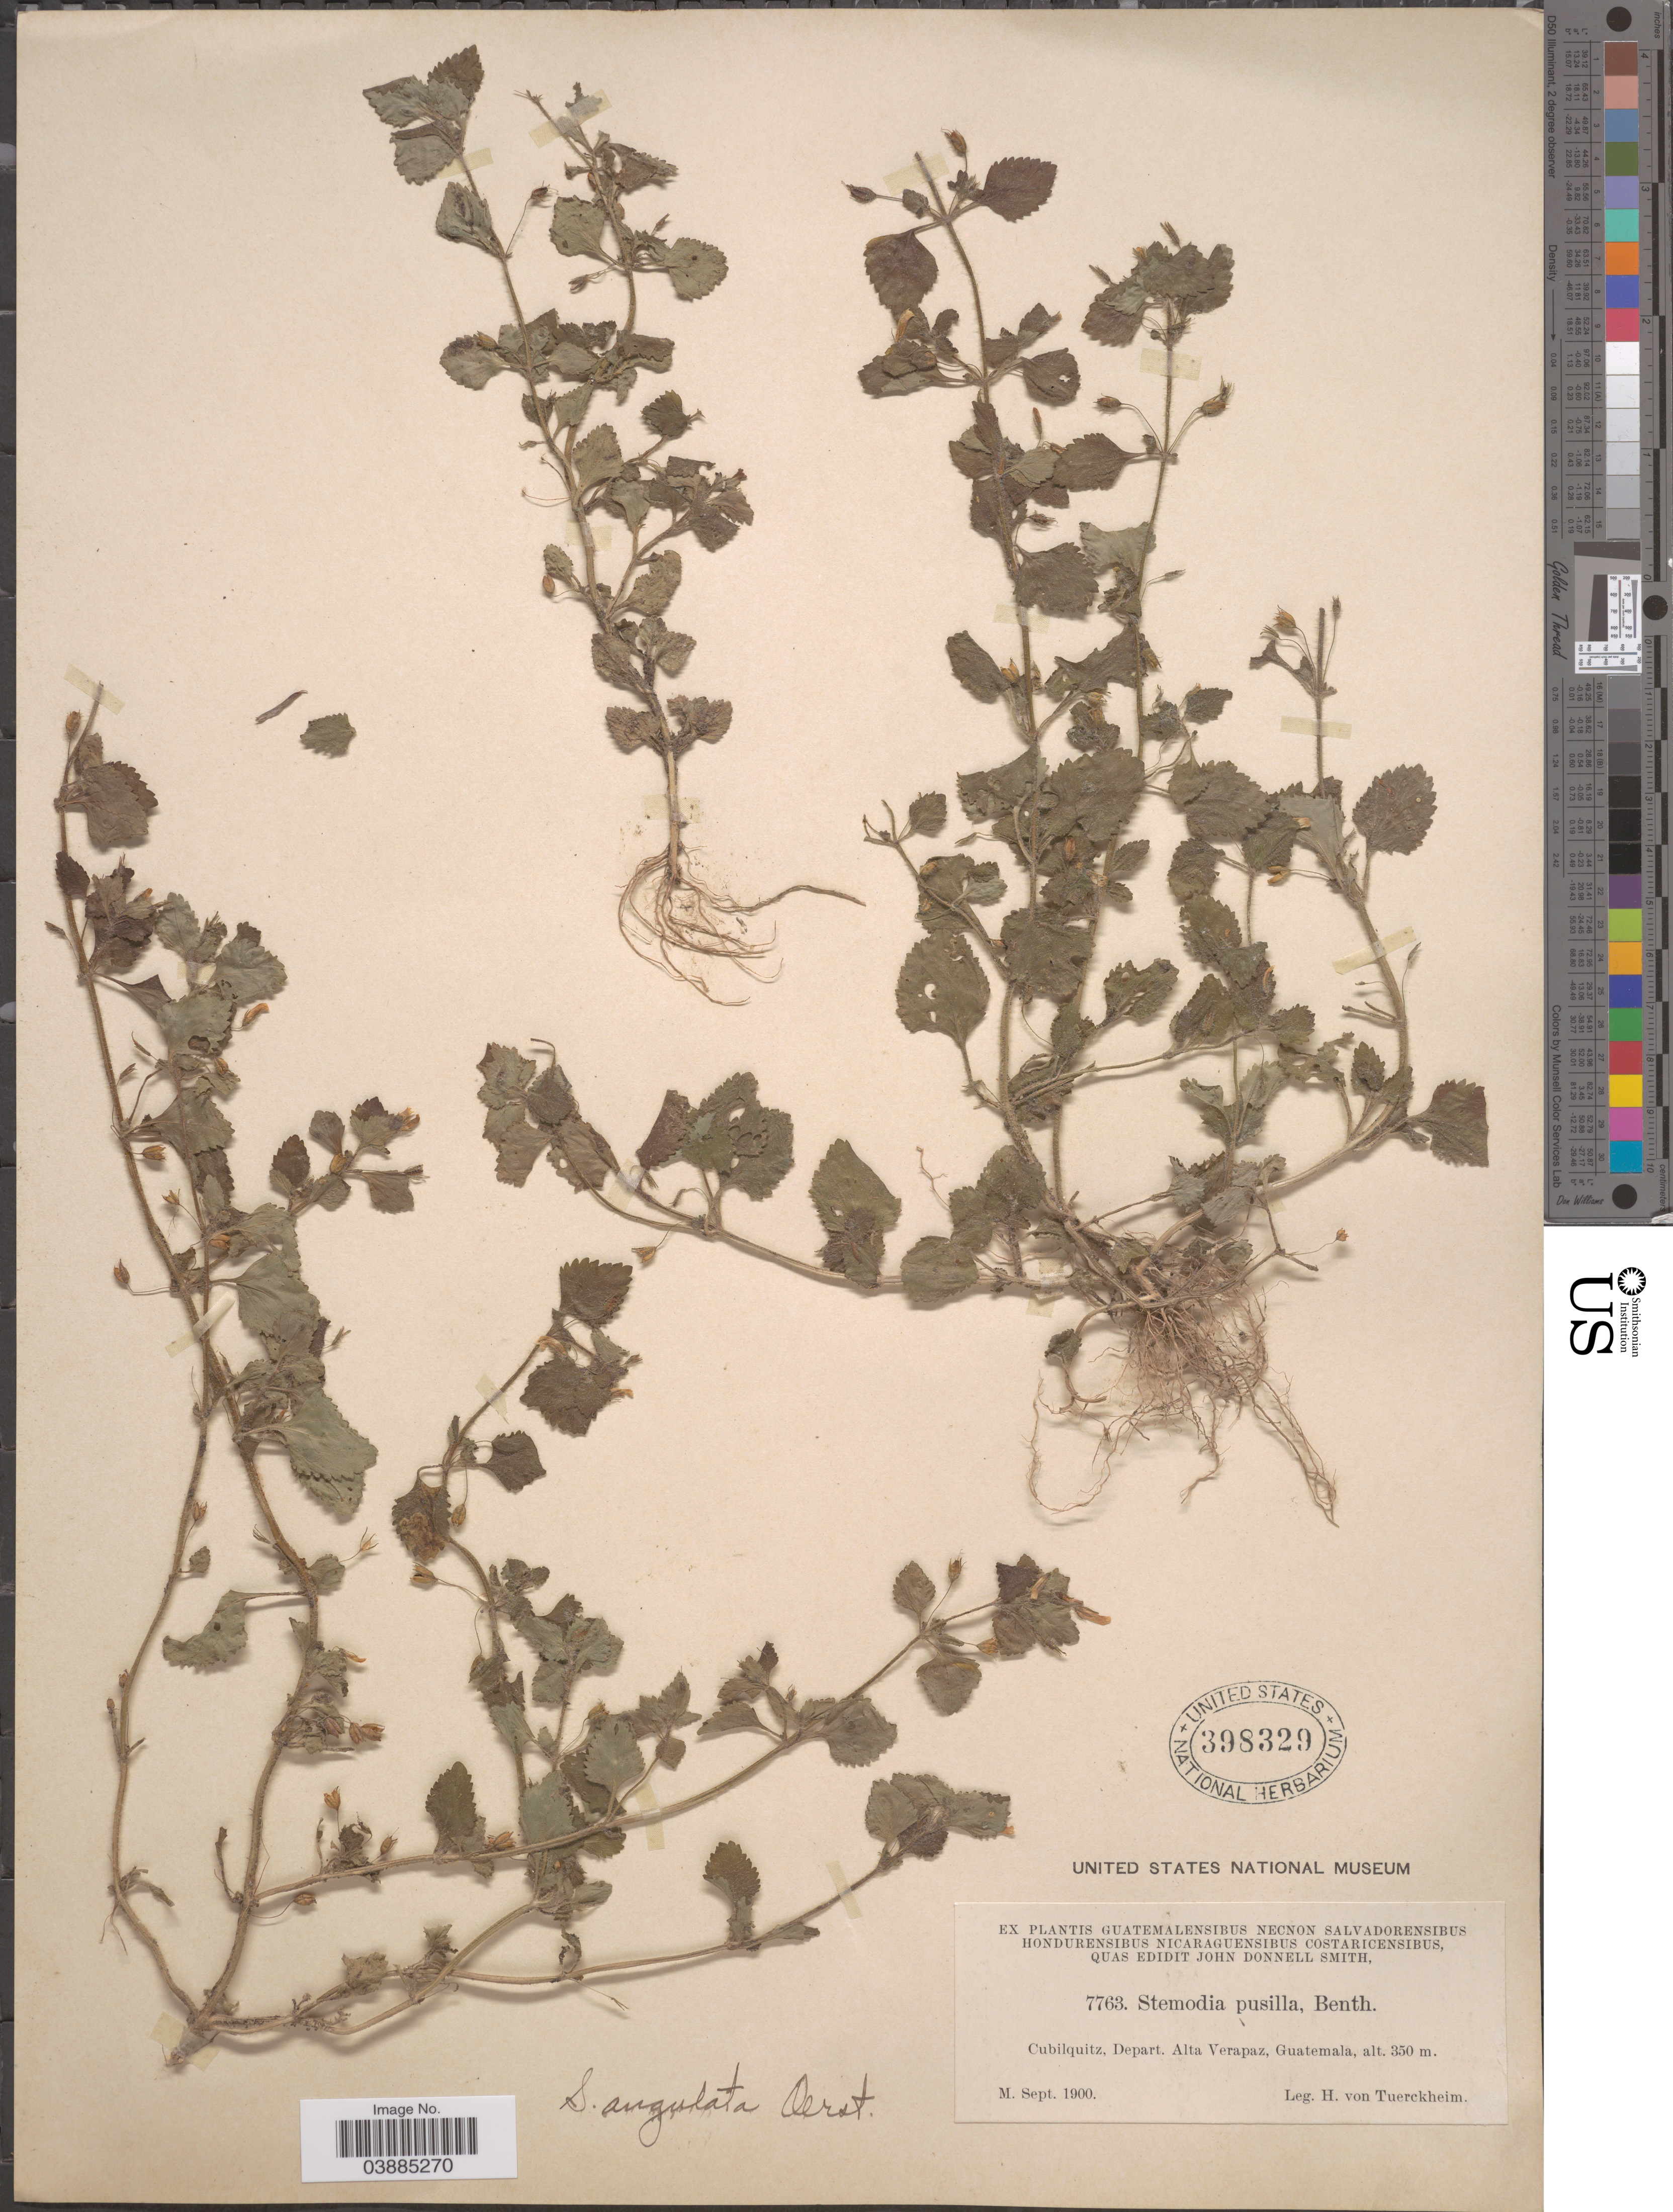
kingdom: Plantae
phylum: Tracheophyta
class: Magnoliopsida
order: Lamiales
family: Plantaginaceae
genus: Lendneria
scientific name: Lendneria angulata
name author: (Oerst.) Pennell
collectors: H. von Türckheim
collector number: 7763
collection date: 1900-09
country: Guatemala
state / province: Alta Verapaz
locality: Cubilquitz, Depart. Alta Verapaz.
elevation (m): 350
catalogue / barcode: US 398329